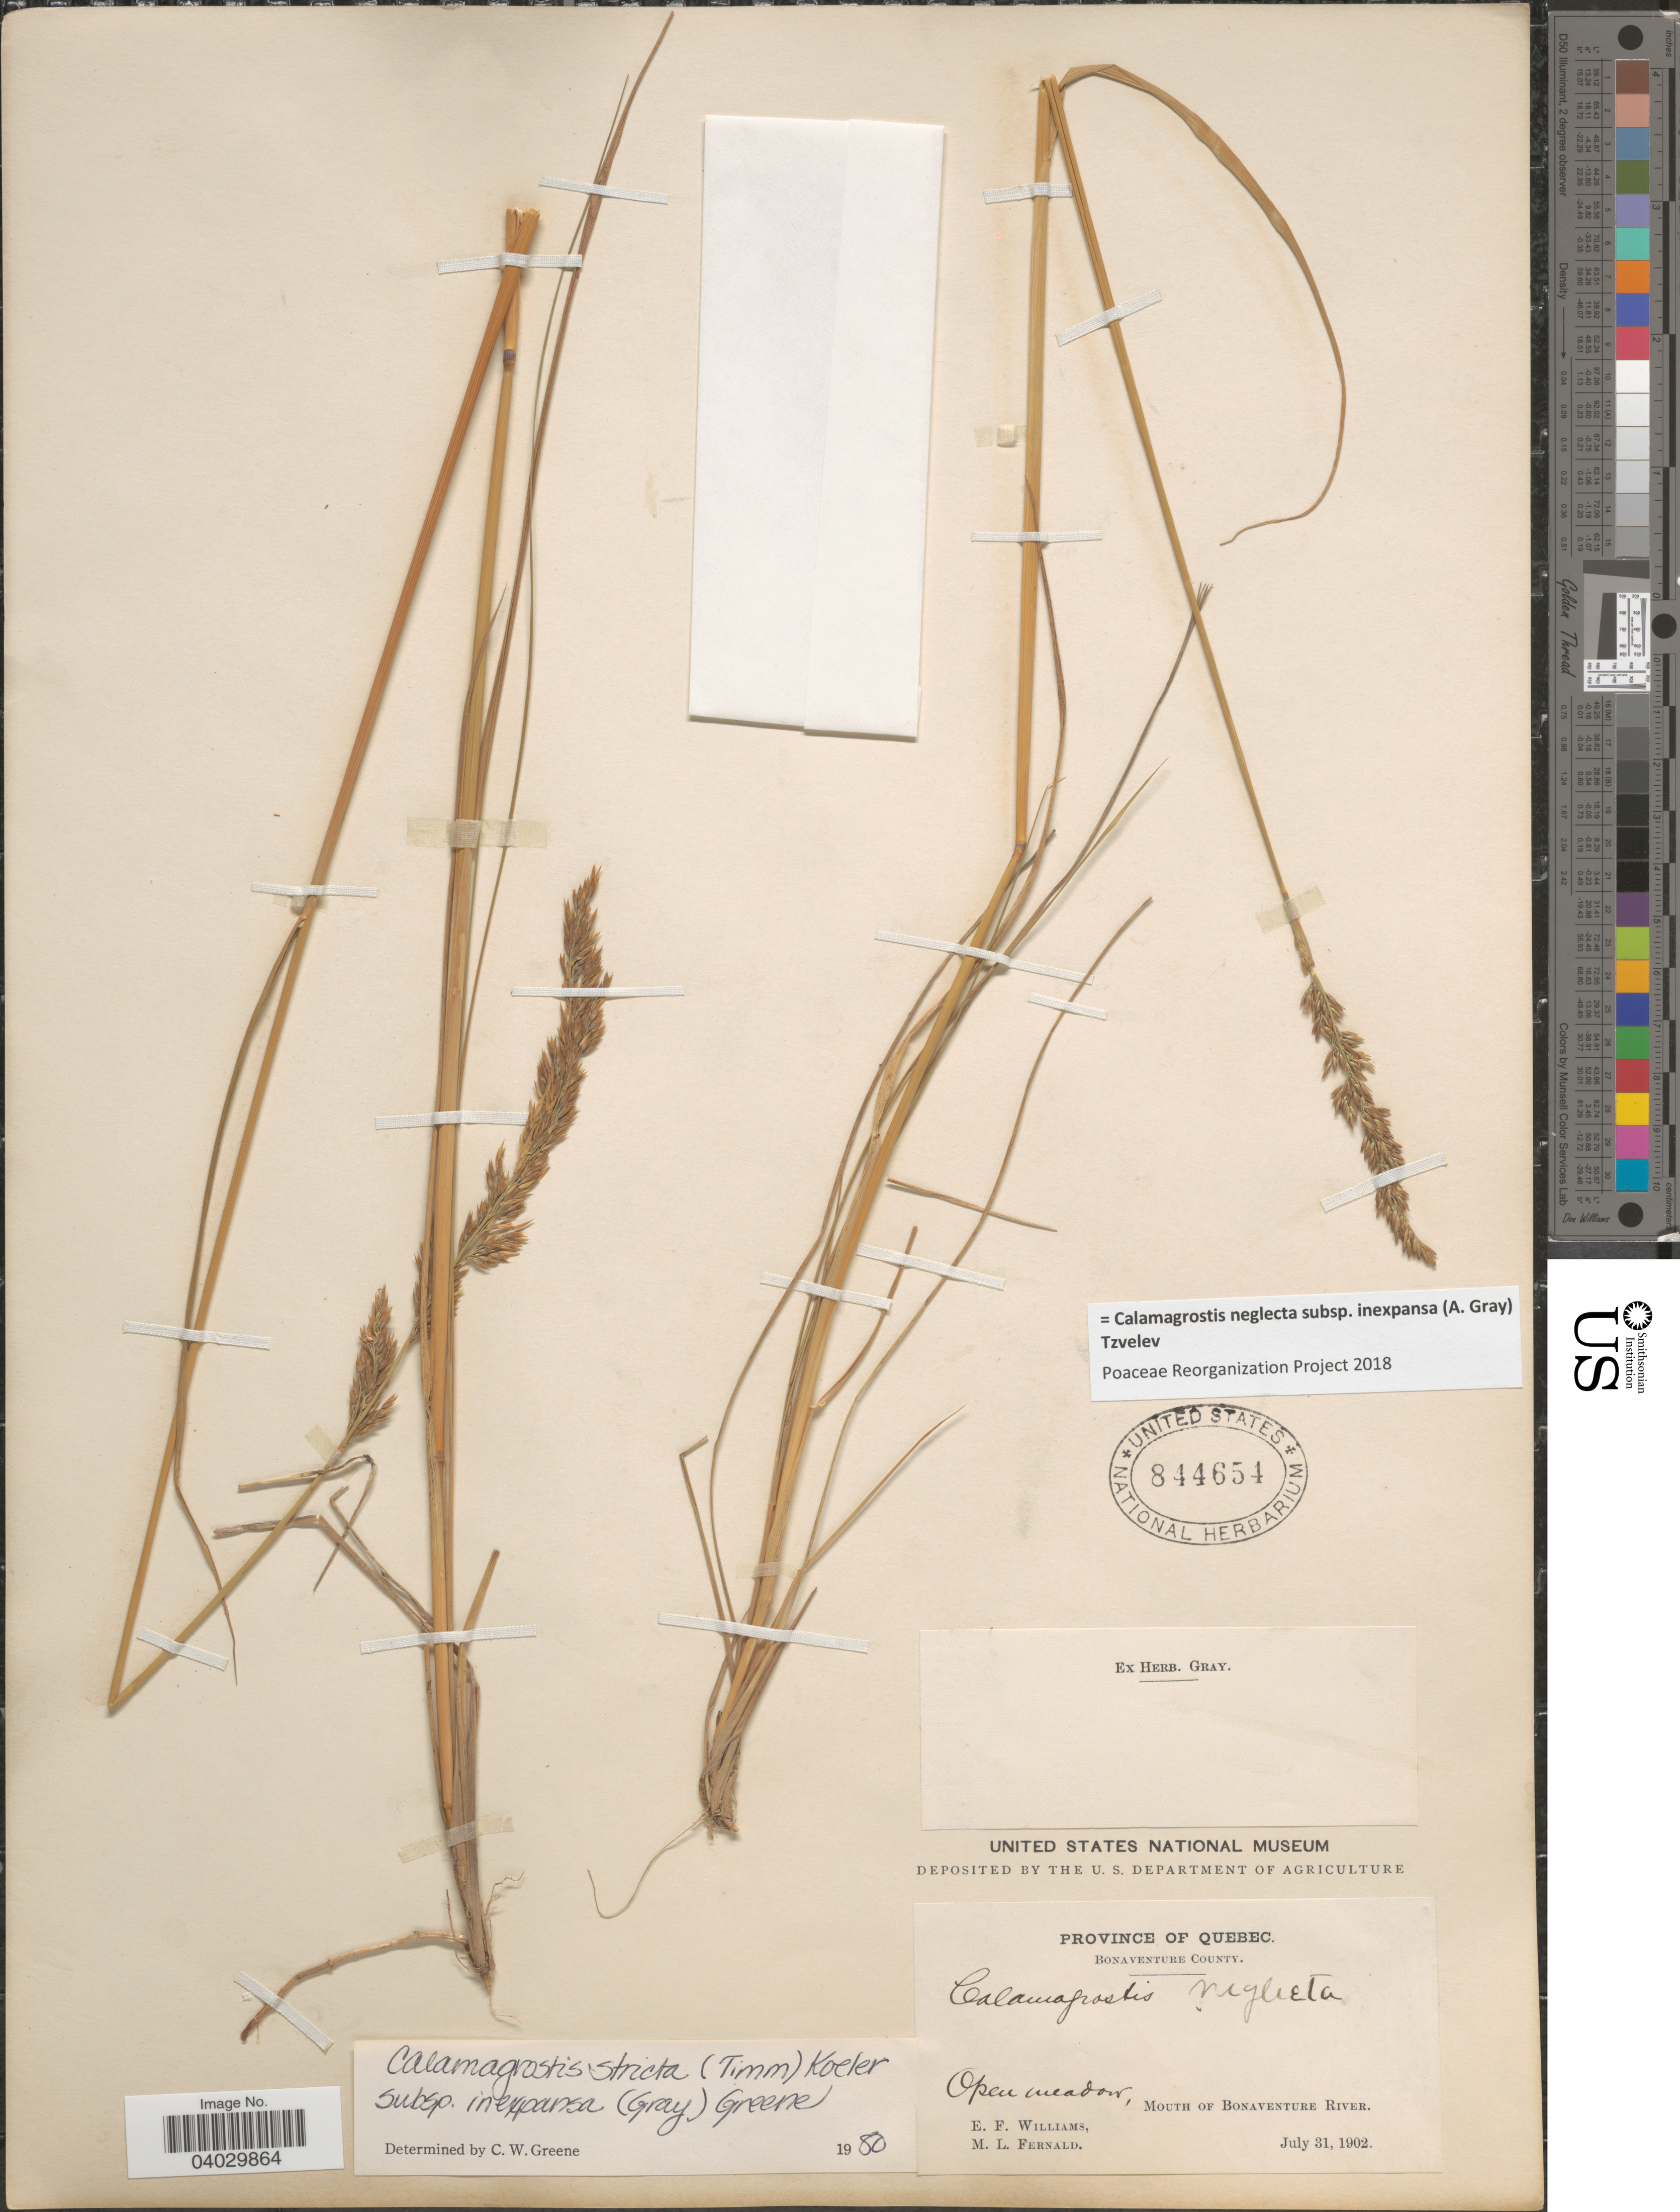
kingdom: Plantae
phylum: Tracheophyta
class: Liliopsida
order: Poales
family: Poaceae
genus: Calamagrostis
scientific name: Calamagrostis neglecta subsp. inexpansa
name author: (A. Gray) Tzvelev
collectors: E. Williams & M. L. Fernald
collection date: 1902-07-31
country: Canada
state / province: Quebec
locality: Bonaventure County. Open meadow, Mouth of Bonaventure River.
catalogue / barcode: US 844654